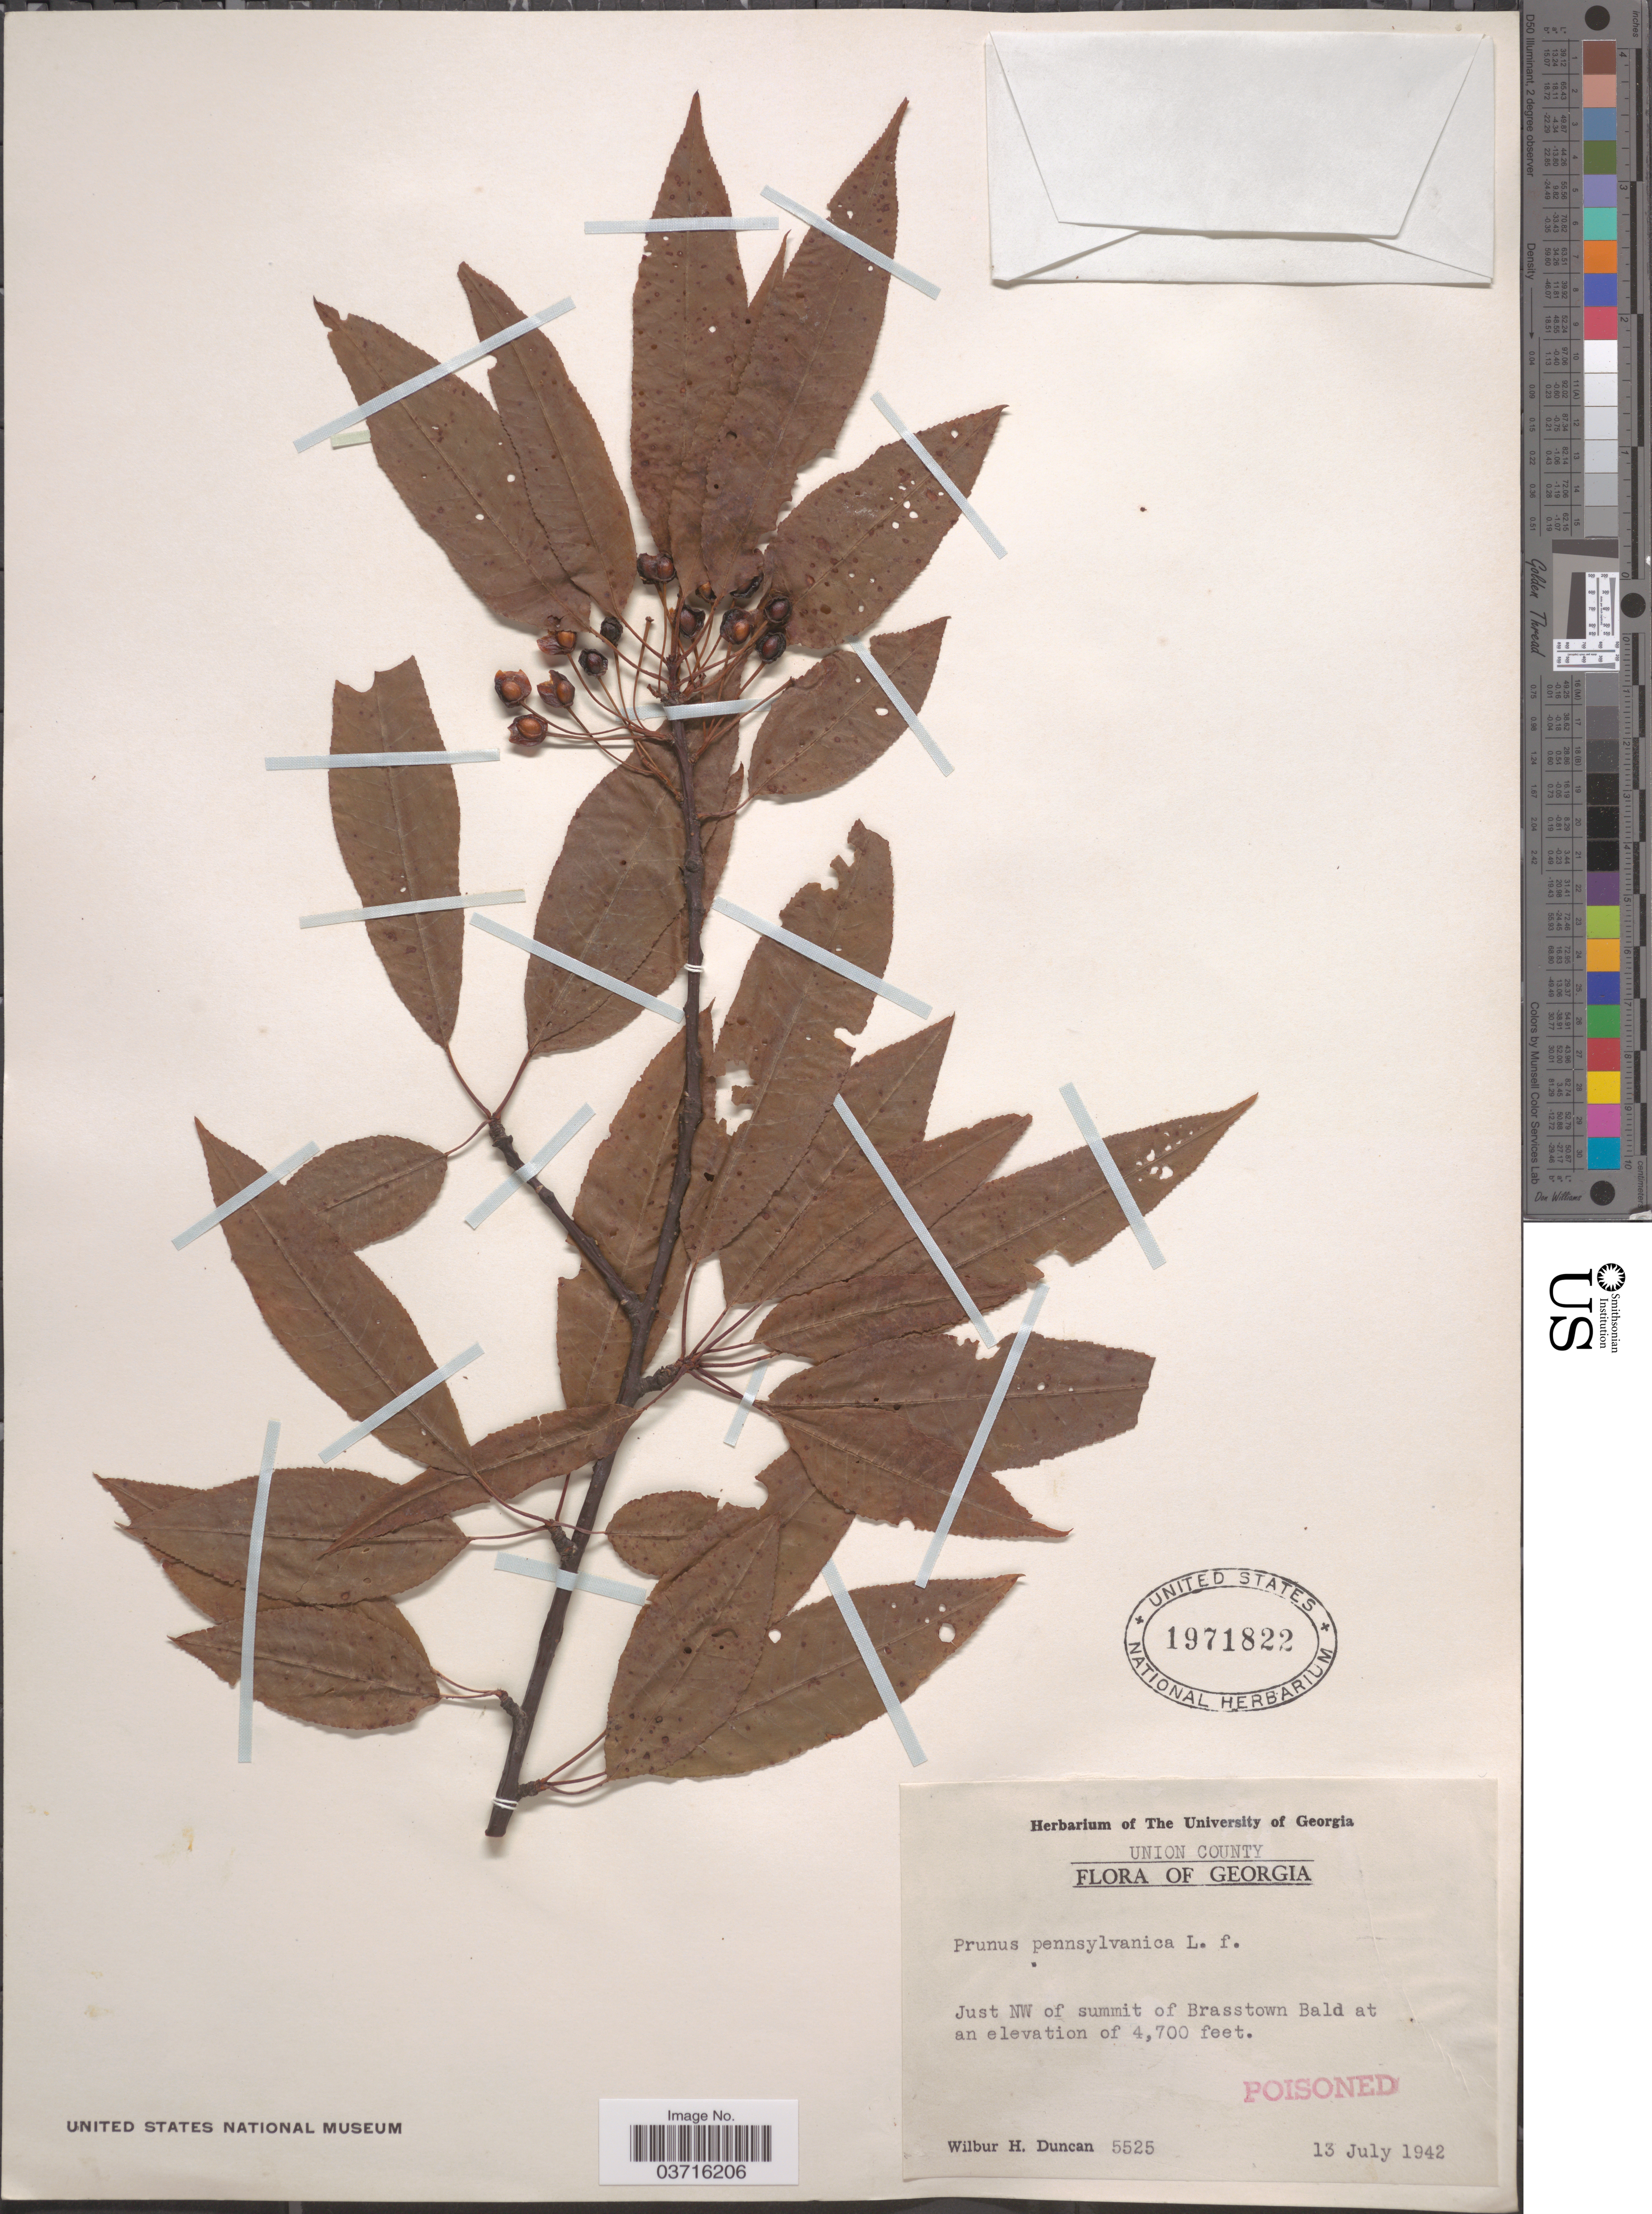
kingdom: Plantae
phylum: Tracheophyta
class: Magnoliopsida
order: Rosales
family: Rosaceae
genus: Prunus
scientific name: Prunus pensylvanica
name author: L. f.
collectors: W. H. Duncan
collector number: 5525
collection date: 1942-07-13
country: United States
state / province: Georgia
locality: Union County. Just NW of summit of Brasstown Bald.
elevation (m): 1433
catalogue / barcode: US 1971822